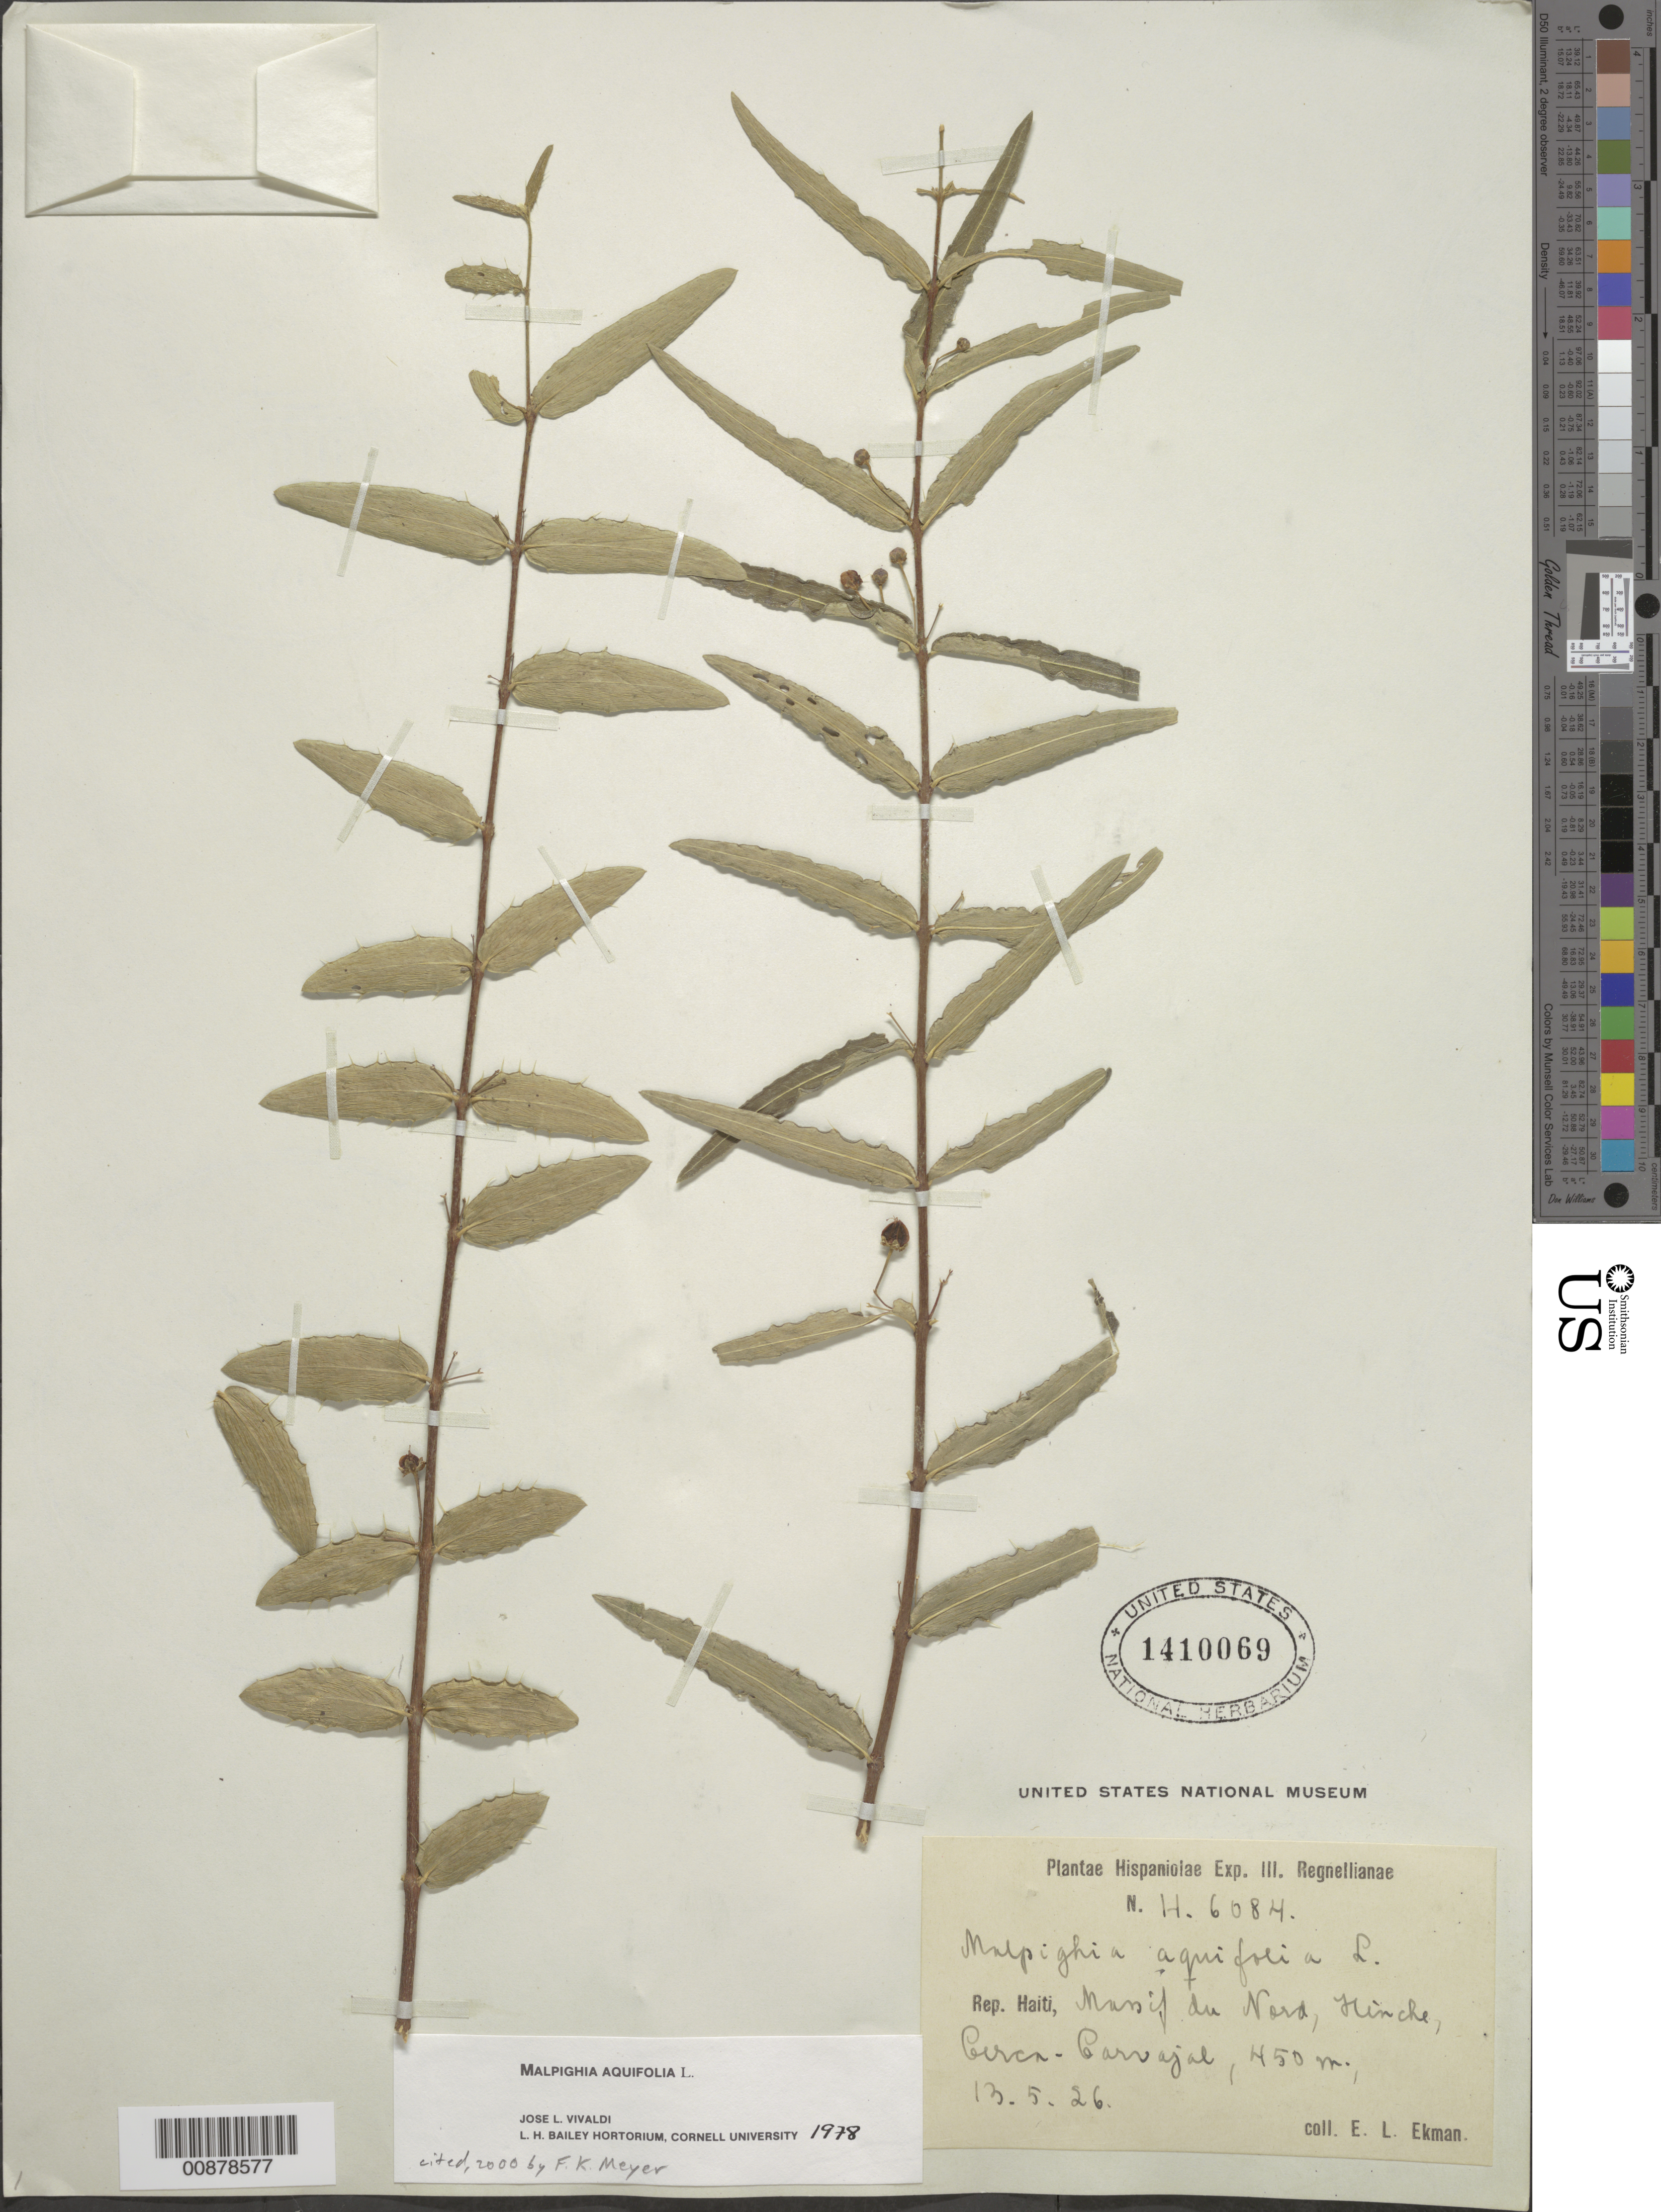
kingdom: Plantae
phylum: Tracheophyta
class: Magnoliopsida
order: Malpighiales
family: Malpighiaceae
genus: Malpighia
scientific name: Malpighia aquifolia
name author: L.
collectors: E. L. Ekman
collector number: H. 6084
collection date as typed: Transcribed d/m/y: 13/5/26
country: Haiti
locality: Massif du Nord, Hinche, Cerca-Carvajal.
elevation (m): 450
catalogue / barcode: US 1410069